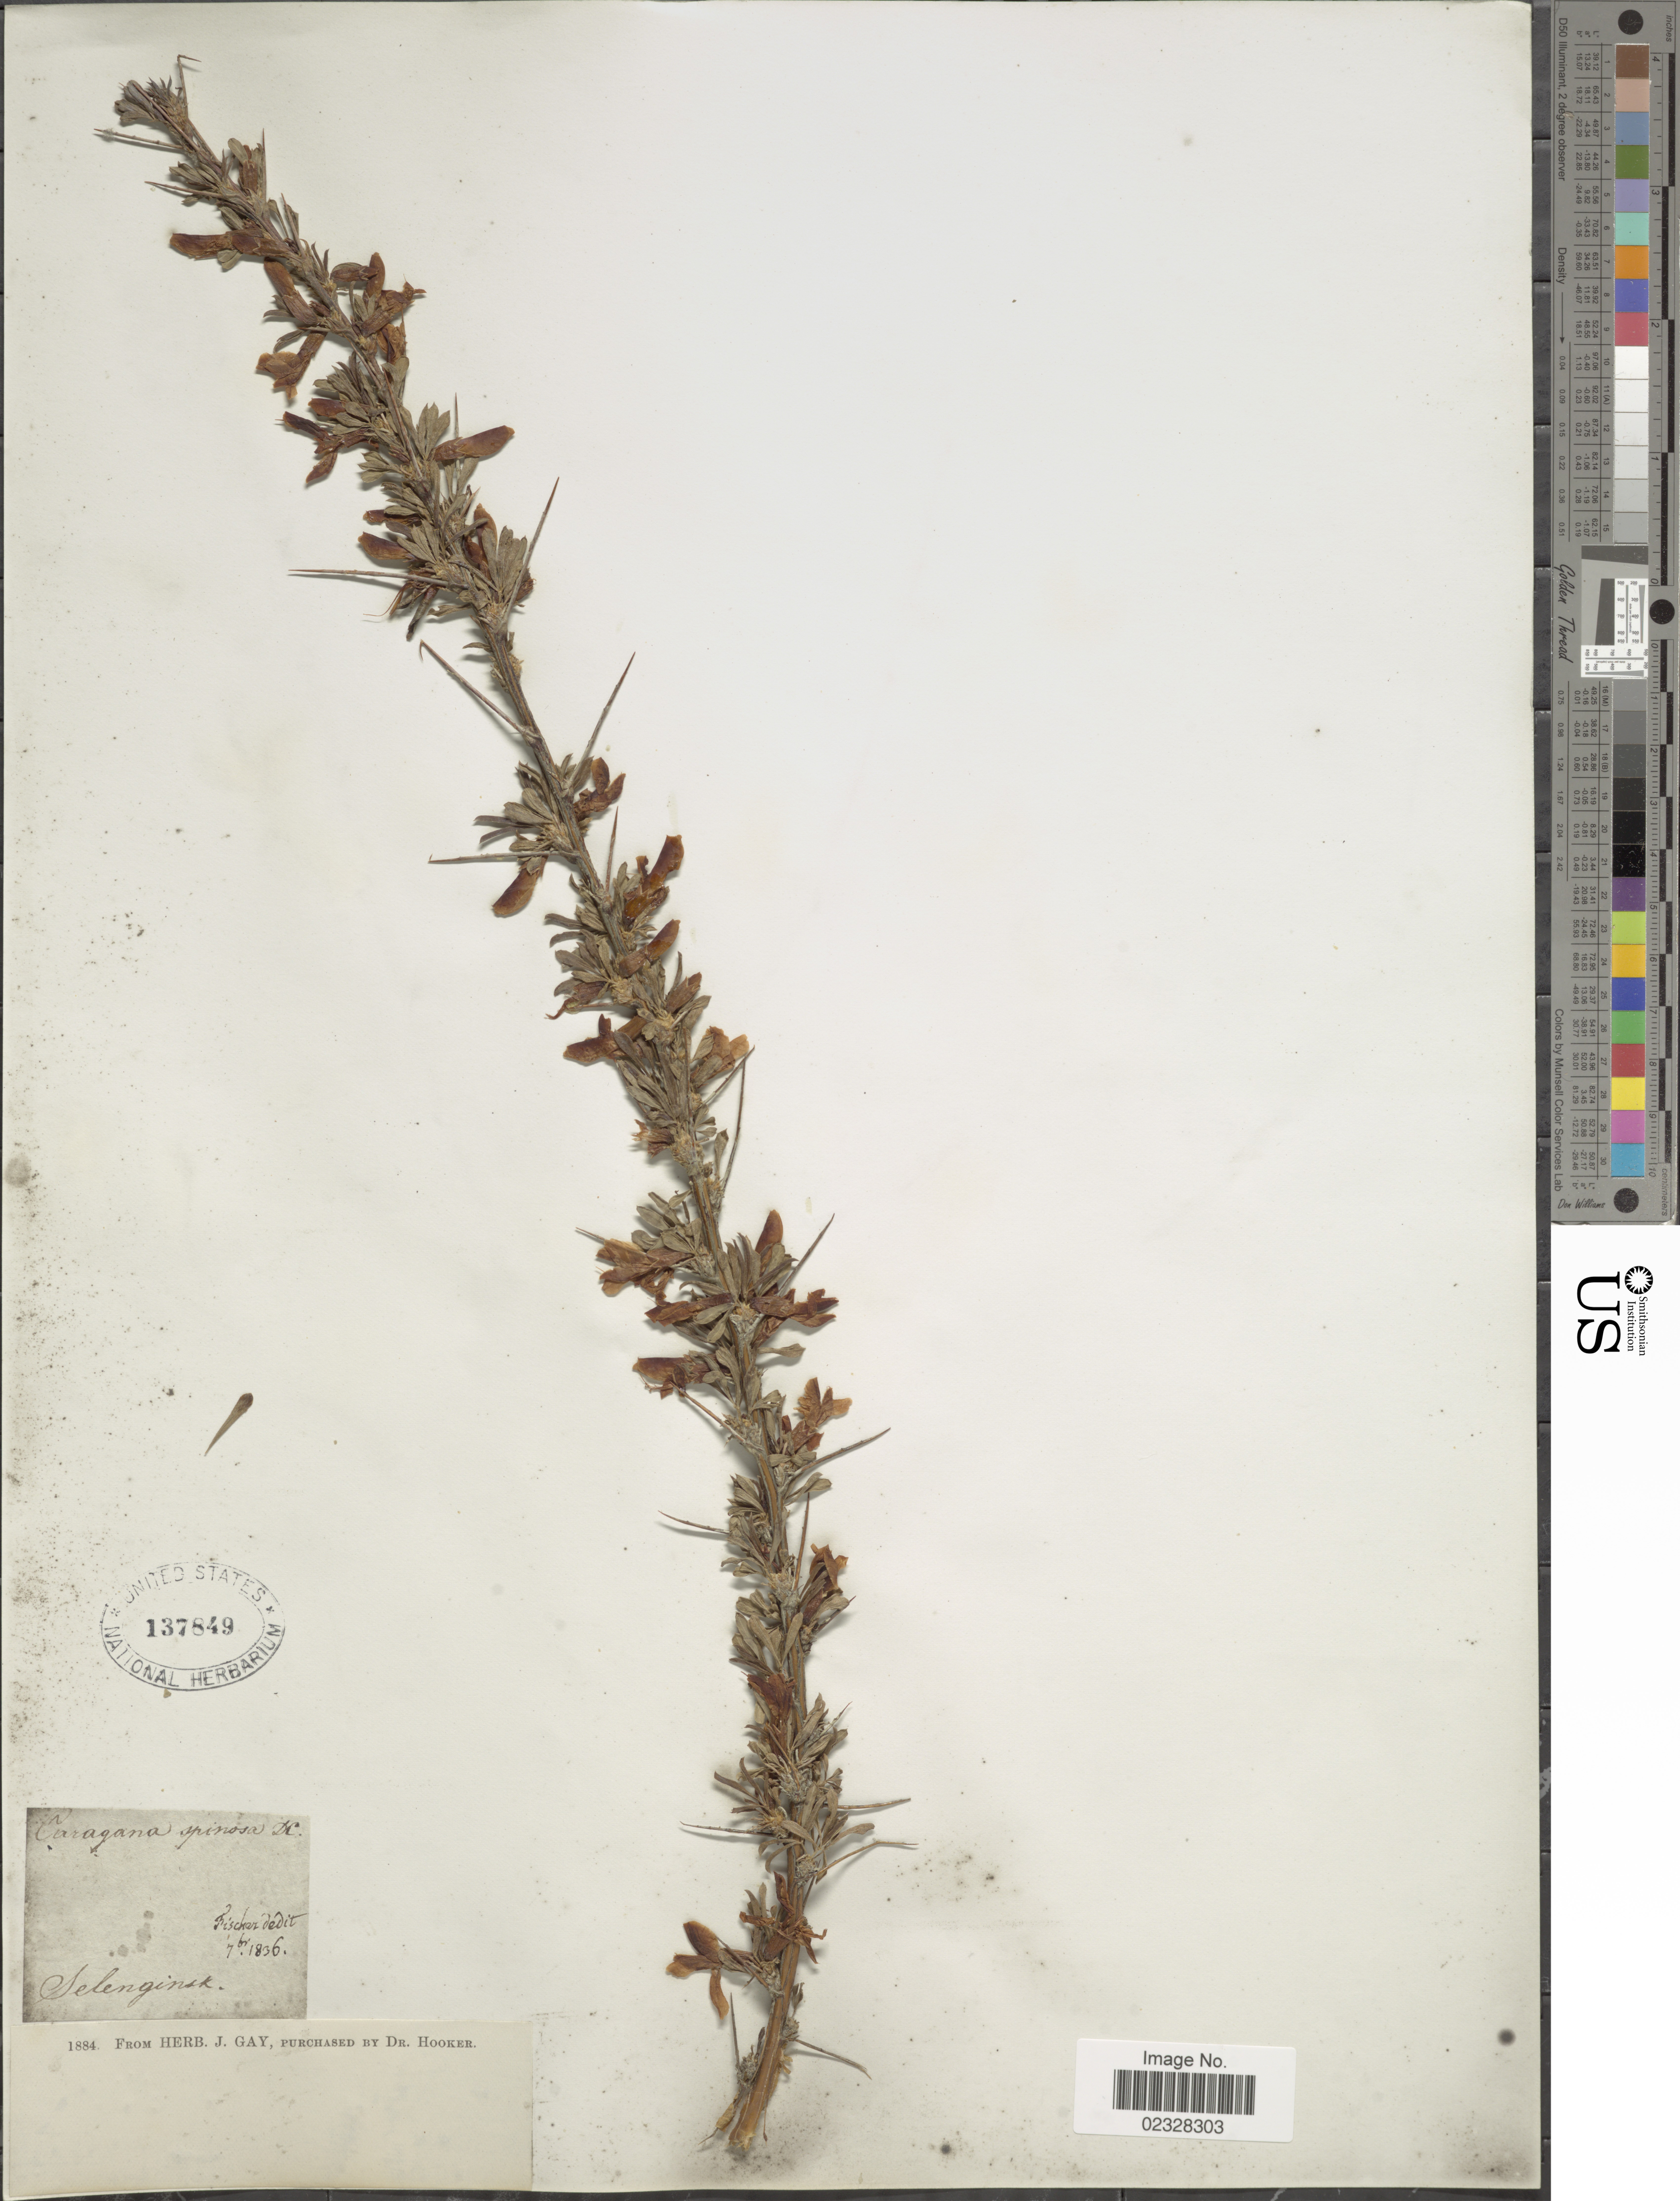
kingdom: Plantae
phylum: Tracheophyta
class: Magnoliopsida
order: Fabales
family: Fabaceae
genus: Caragana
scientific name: Caragana spinosa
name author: (L.) DC.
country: Russian Federation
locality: Selenginsk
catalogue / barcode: US 137849